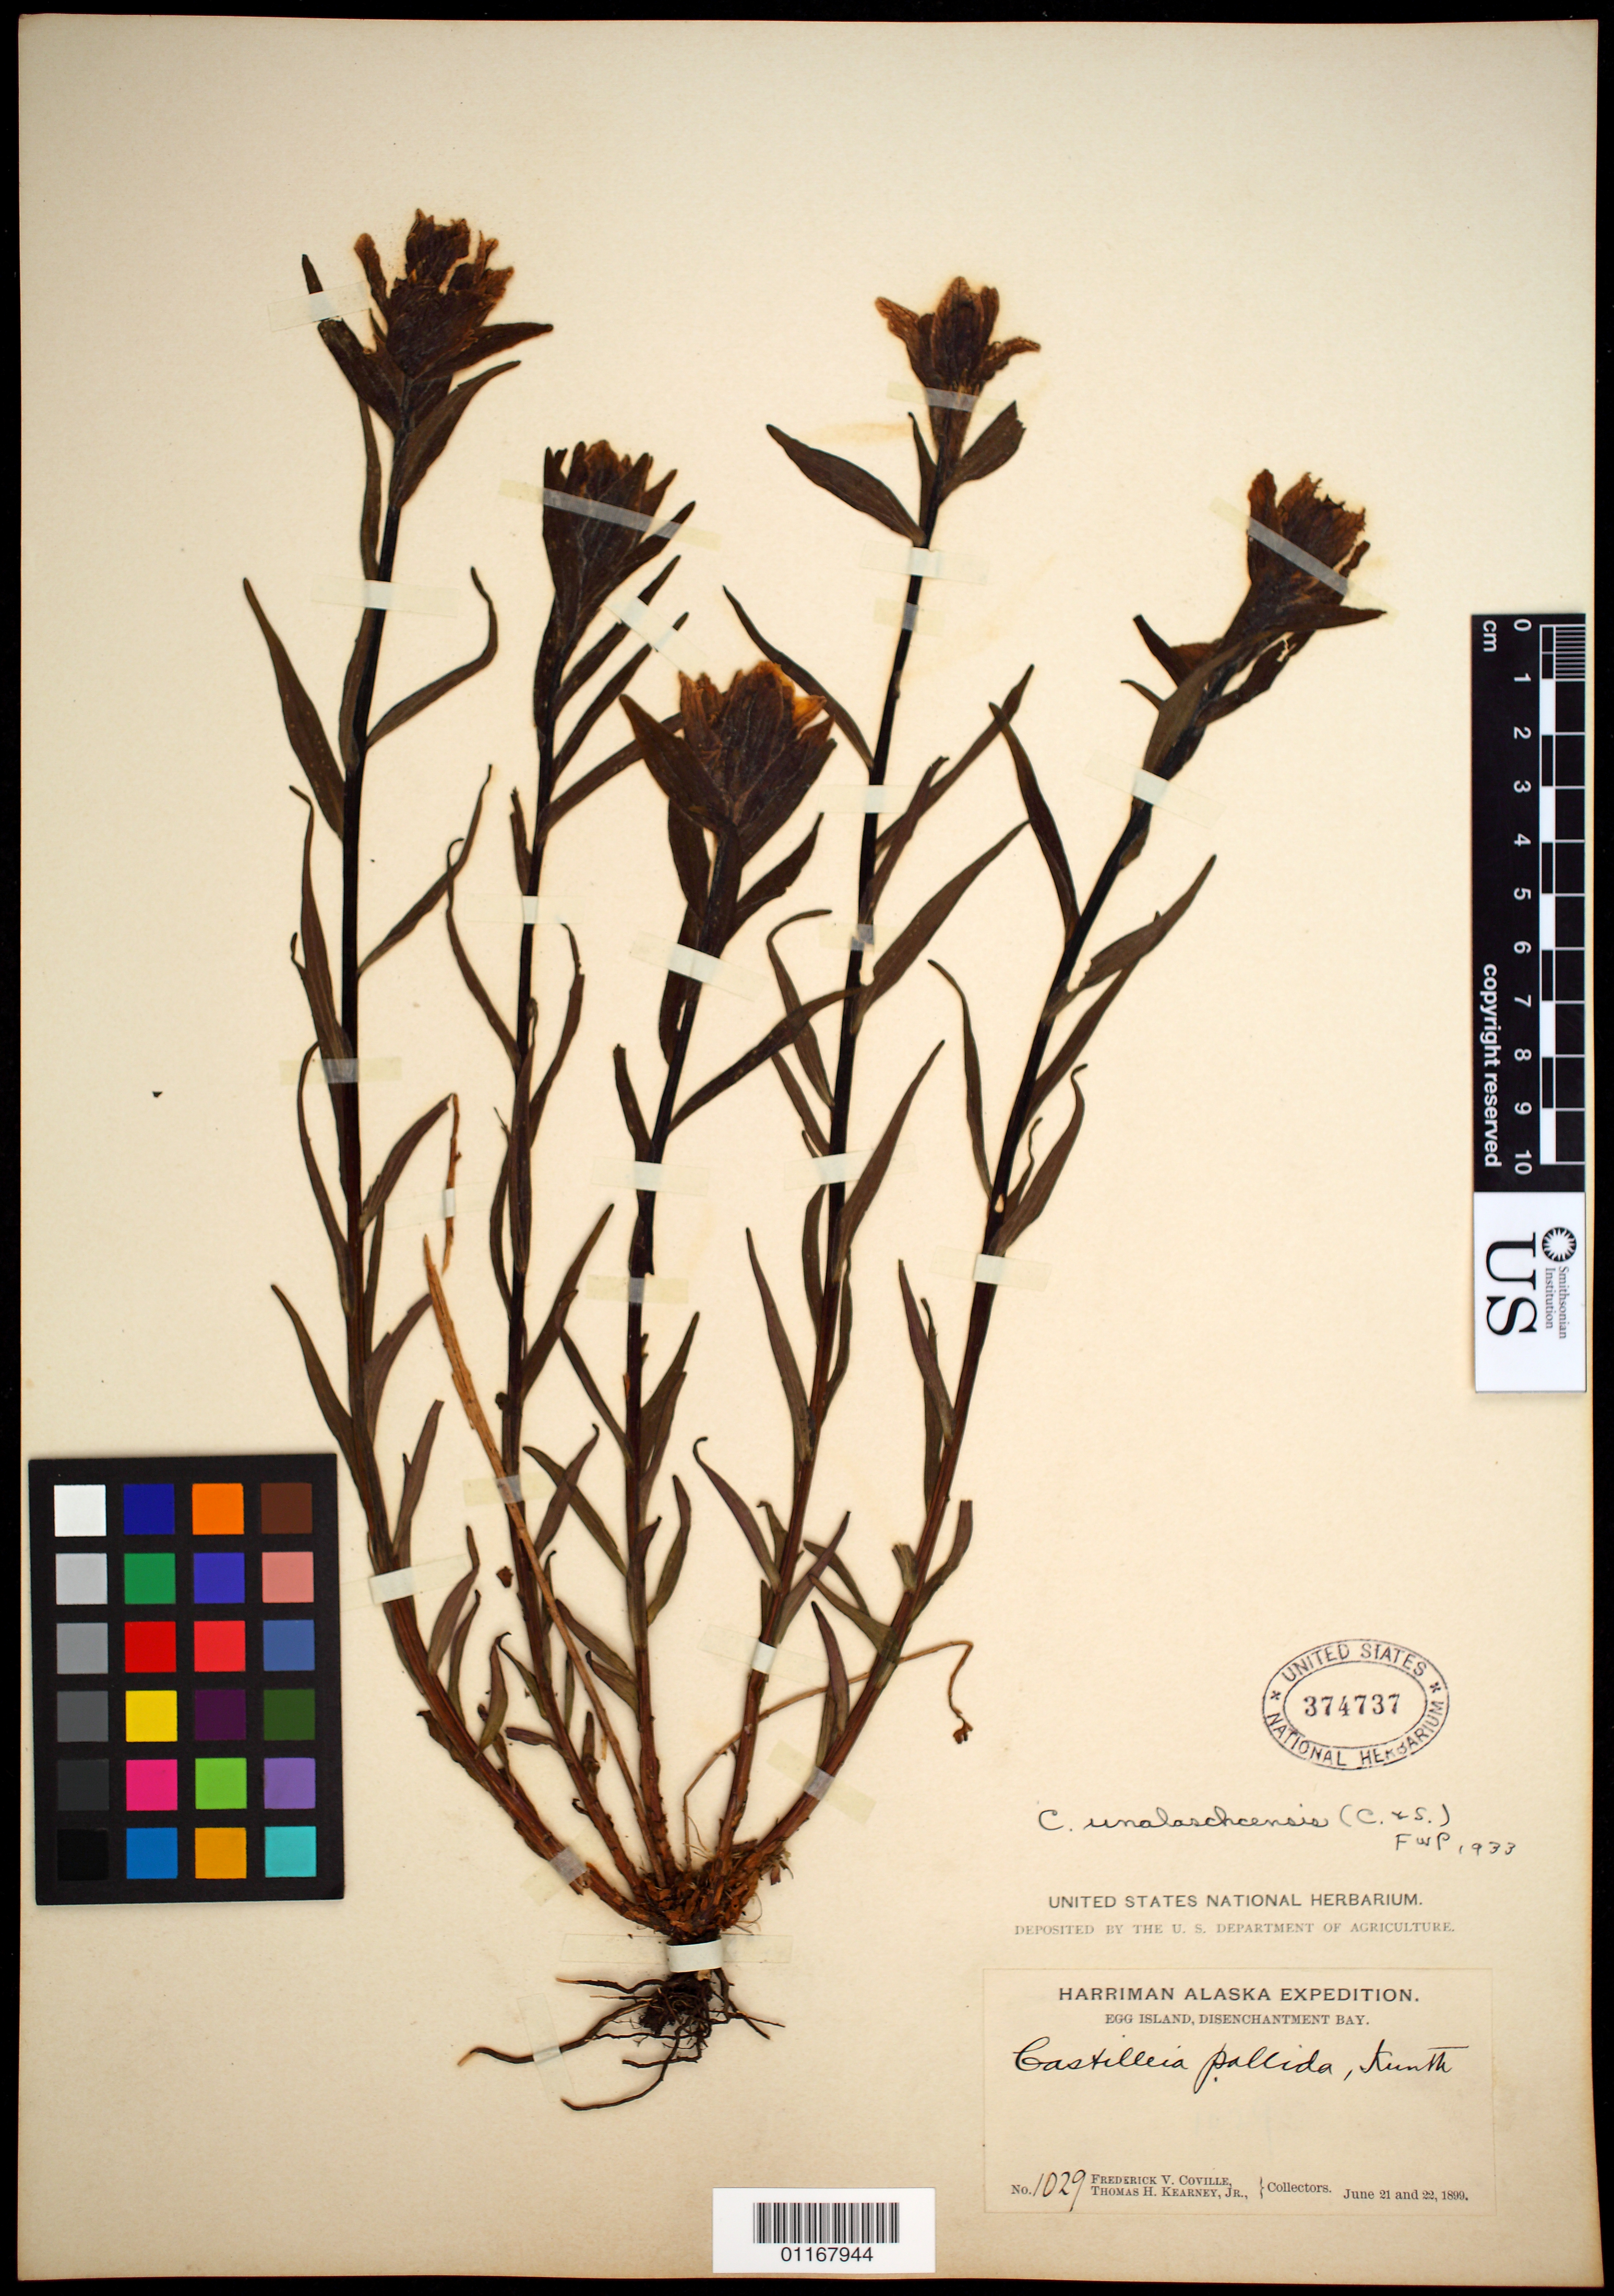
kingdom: Plantae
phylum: Tracheophyta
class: Magnoliopsida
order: Lamiales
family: Orobanchaceae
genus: Castilleja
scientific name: Castilleja unalaschcensis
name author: (Cham. & Schltdl.) Malte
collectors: F. V. Coville & T. H. Kearney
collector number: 1029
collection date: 1899-06-21,1899-06-22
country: United States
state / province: Alaska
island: Egg Island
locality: Egg Island, Disenchantment Bay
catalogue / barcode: US 374737